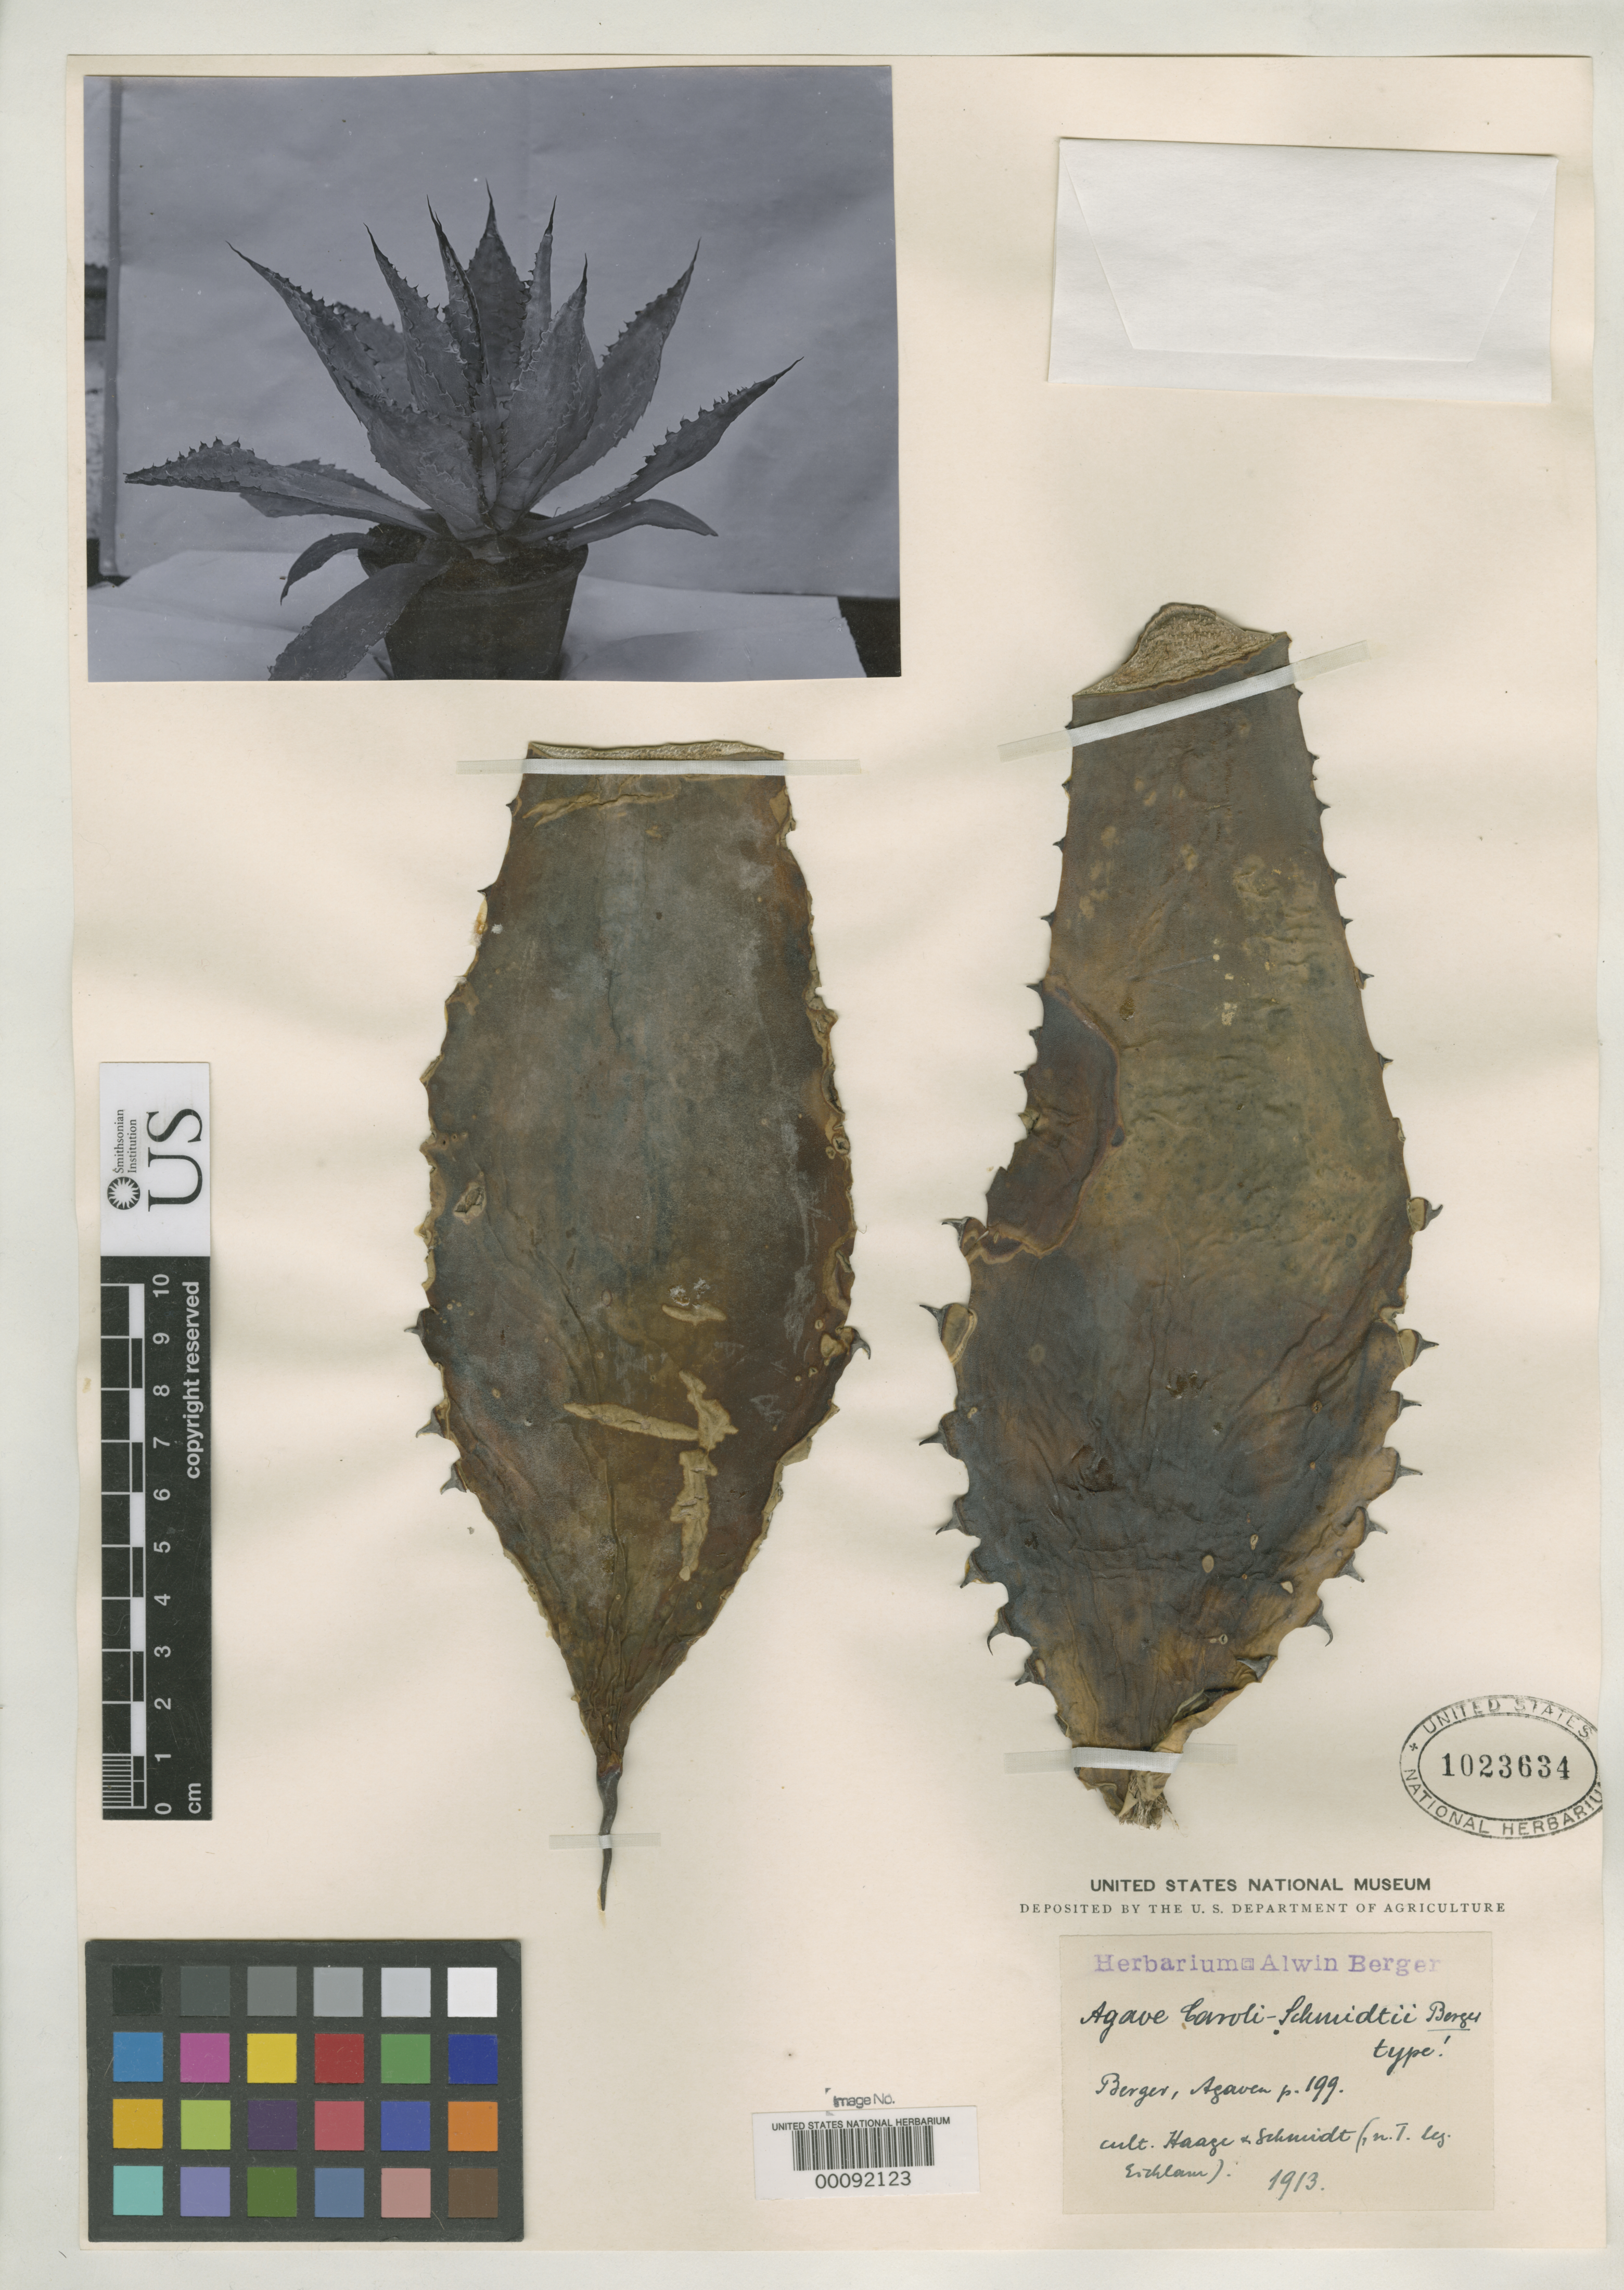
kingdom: Plantae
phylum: Tracheophyta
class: Liliopsida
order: Asparagales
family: Asparagaceae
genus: Agave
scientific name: Agave caroli-schmidtii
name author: A. Berger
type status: Type Collection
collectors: W. Eichlam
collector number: Ag. No. 1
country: Guatemala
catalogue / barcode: US 1023634